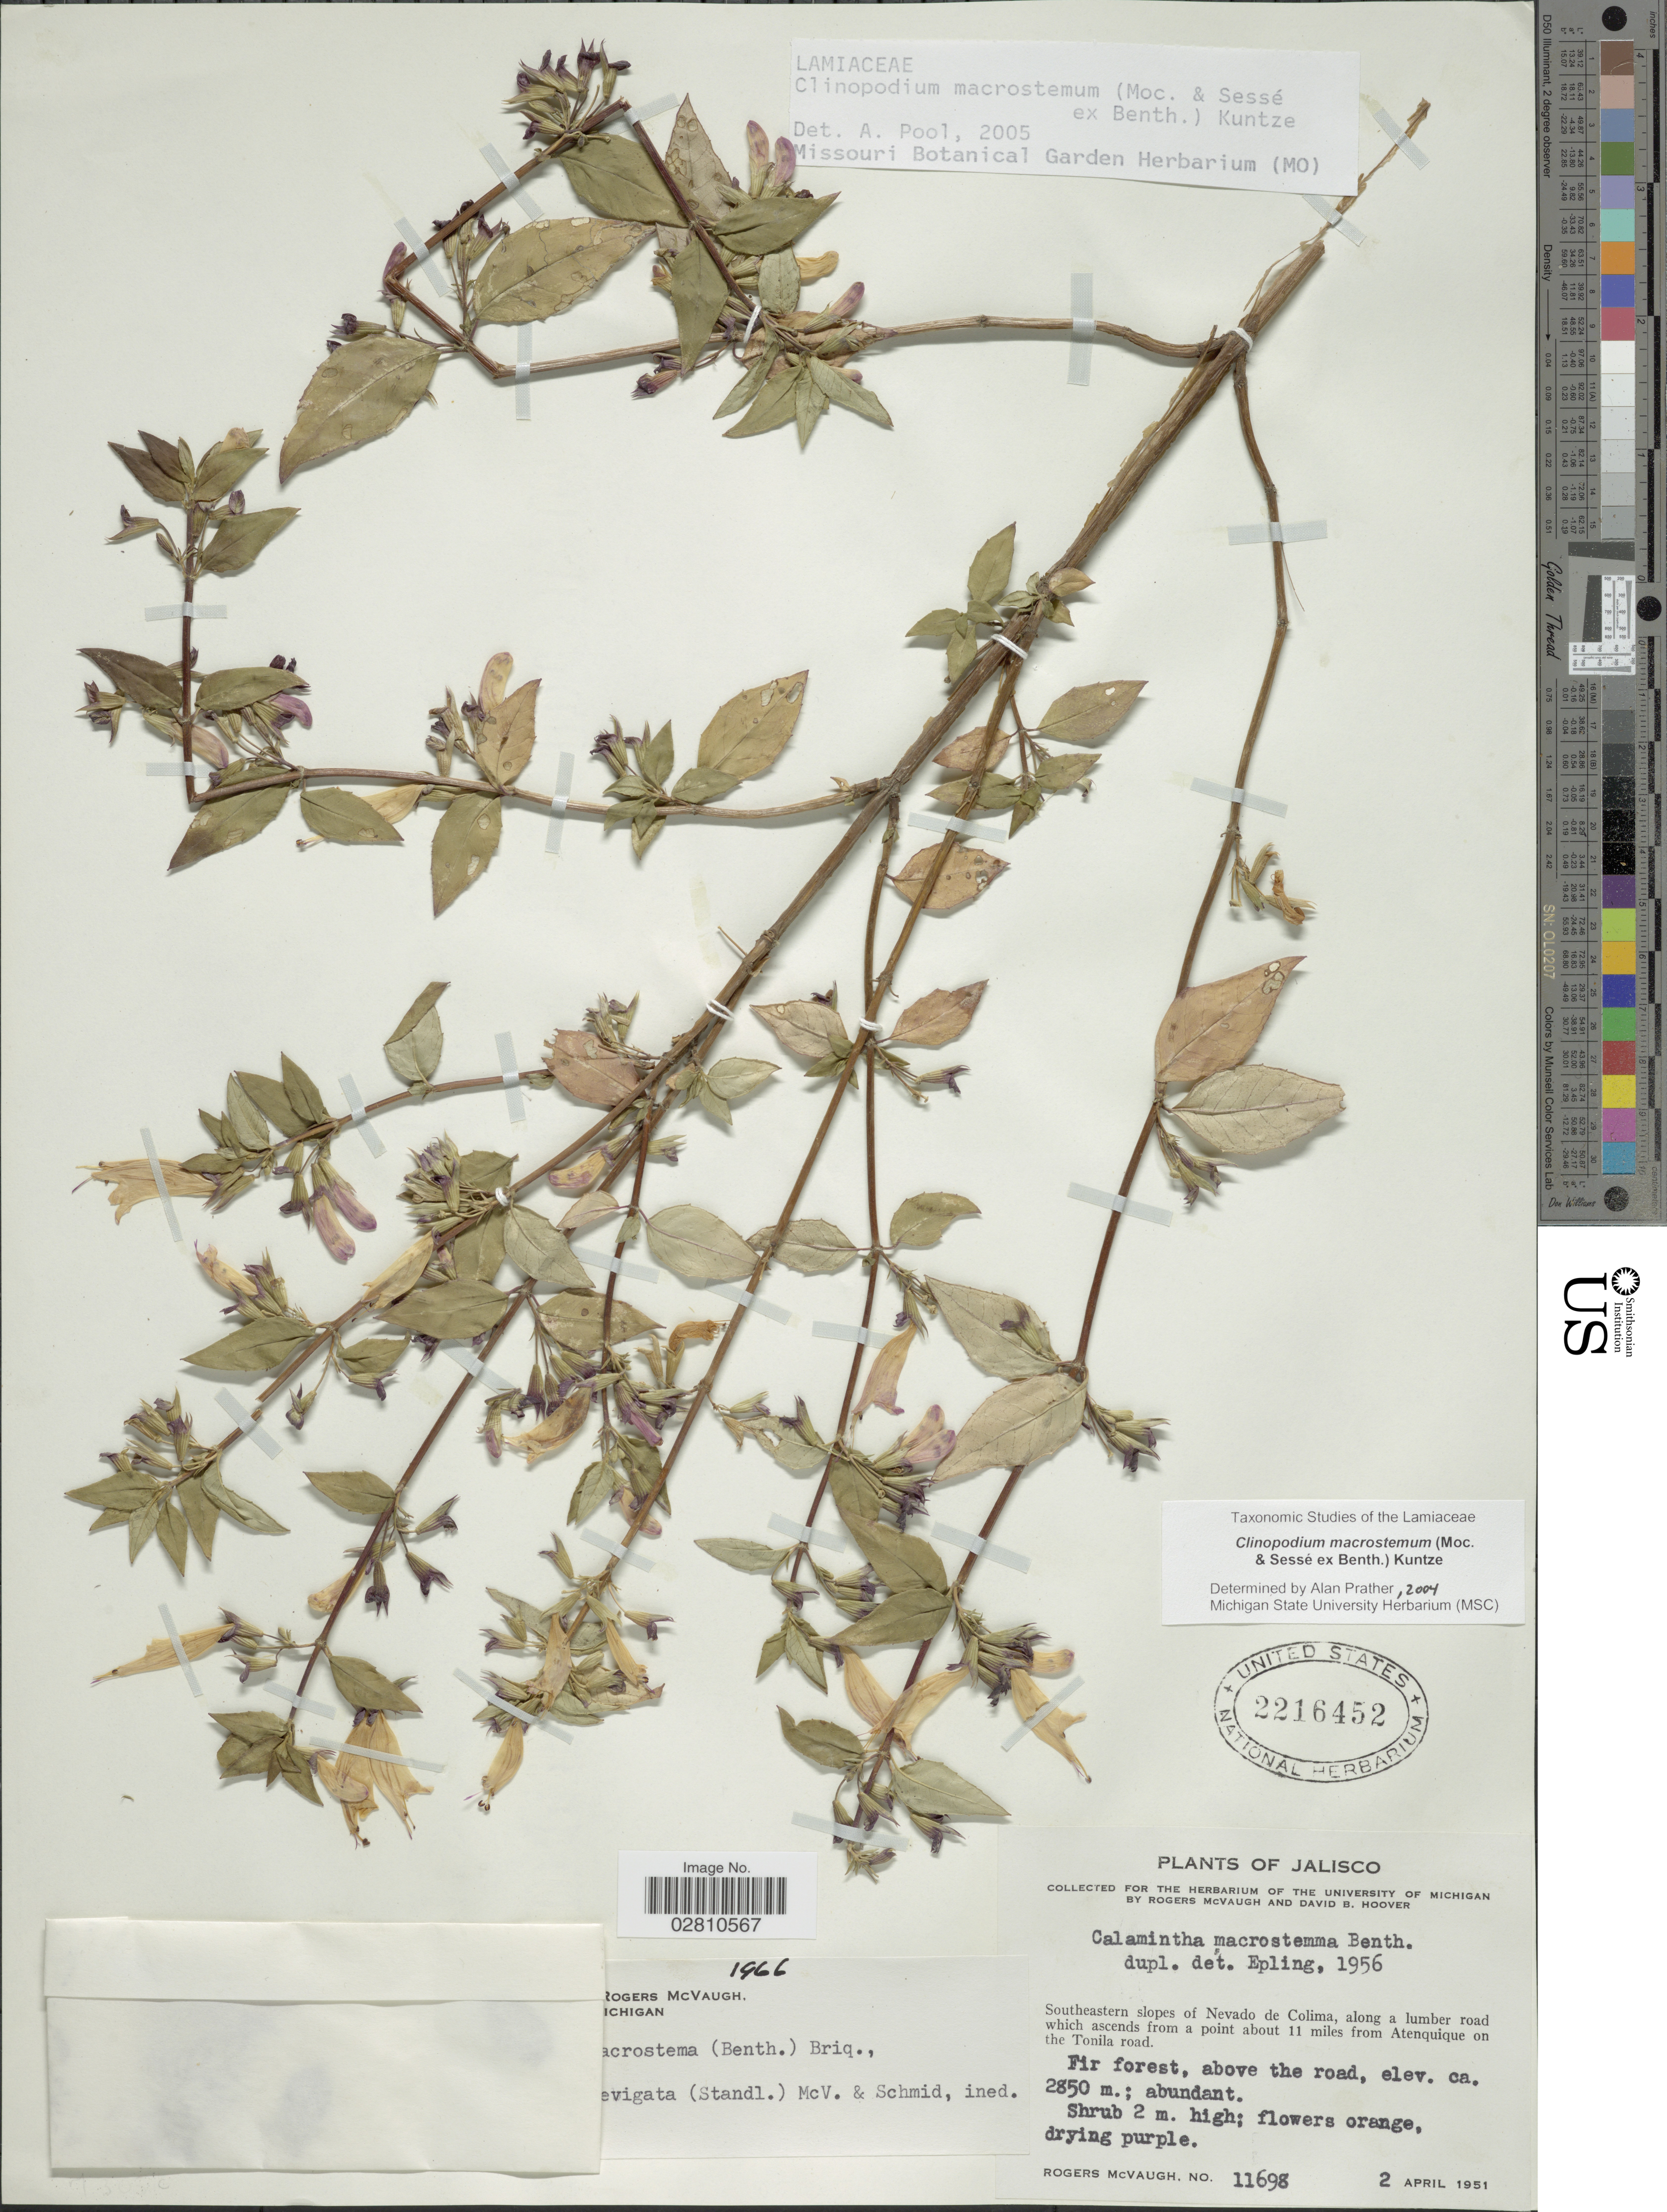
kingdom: Plantae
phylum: Tracheophyta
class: Magnoliopsida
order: Lamiales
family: Lamiaceae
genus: Clinopodium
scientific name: Clinopodium macrostemum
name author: (Moc. & Sessé ex Benth.) Kuntze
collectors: R. McVaugh & D. B. Hoover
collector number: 11698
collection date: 1951-04-02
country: Mexico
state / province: Jalisco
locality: Southeastern slopes of Nevado de Colima, along a lumber road which ascends from a point about 11 miles from Atenquique on the Tonila road.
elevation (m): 2850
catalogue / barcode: US 2216452